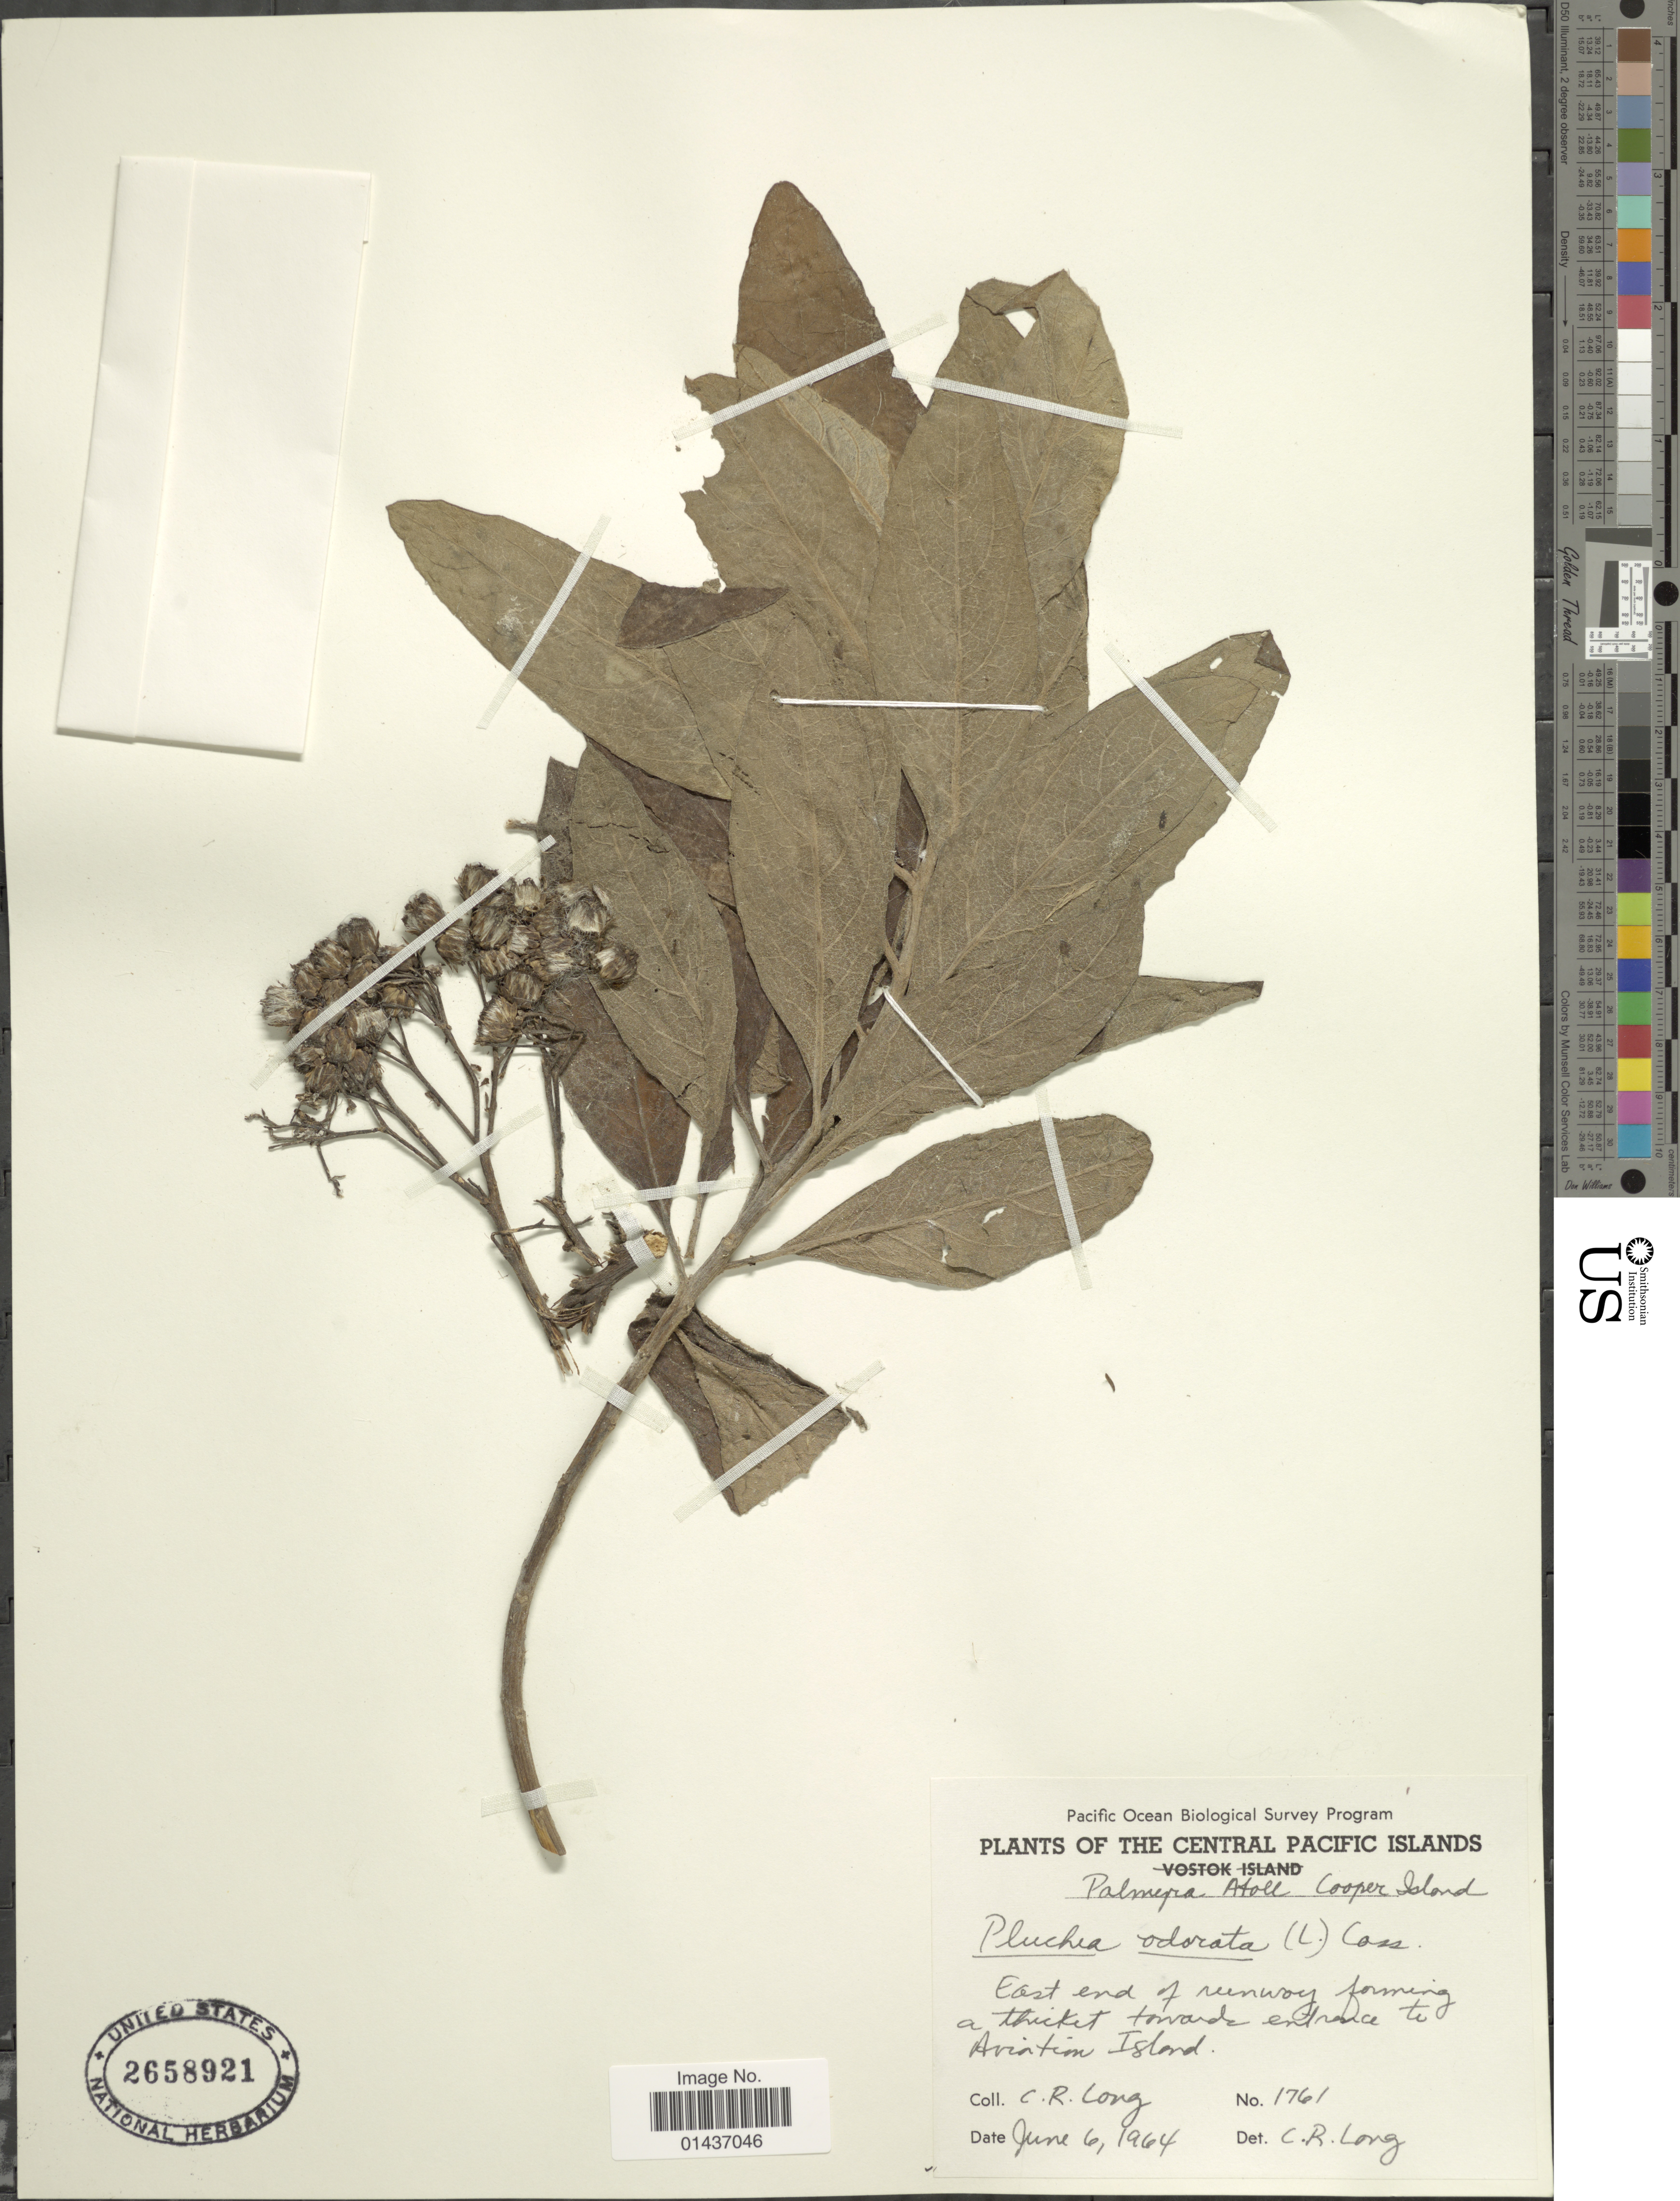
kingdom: Plantae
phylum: Tracheophyta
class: Magnoliopsida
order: Asterales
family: Asteraceae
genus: Pluchea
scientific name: Pluchea carolinensis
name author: (Jacq.) D. Don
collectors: C. R. Long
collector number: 1761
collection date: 1964-06-06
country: U.S. Administered Pacific Islands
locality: The Central Pacific Islands, Palmyra Atoll, Cooper Island, East end of runway formering a thicket towards entrabce to Aviation Island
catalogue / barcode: US 2658921